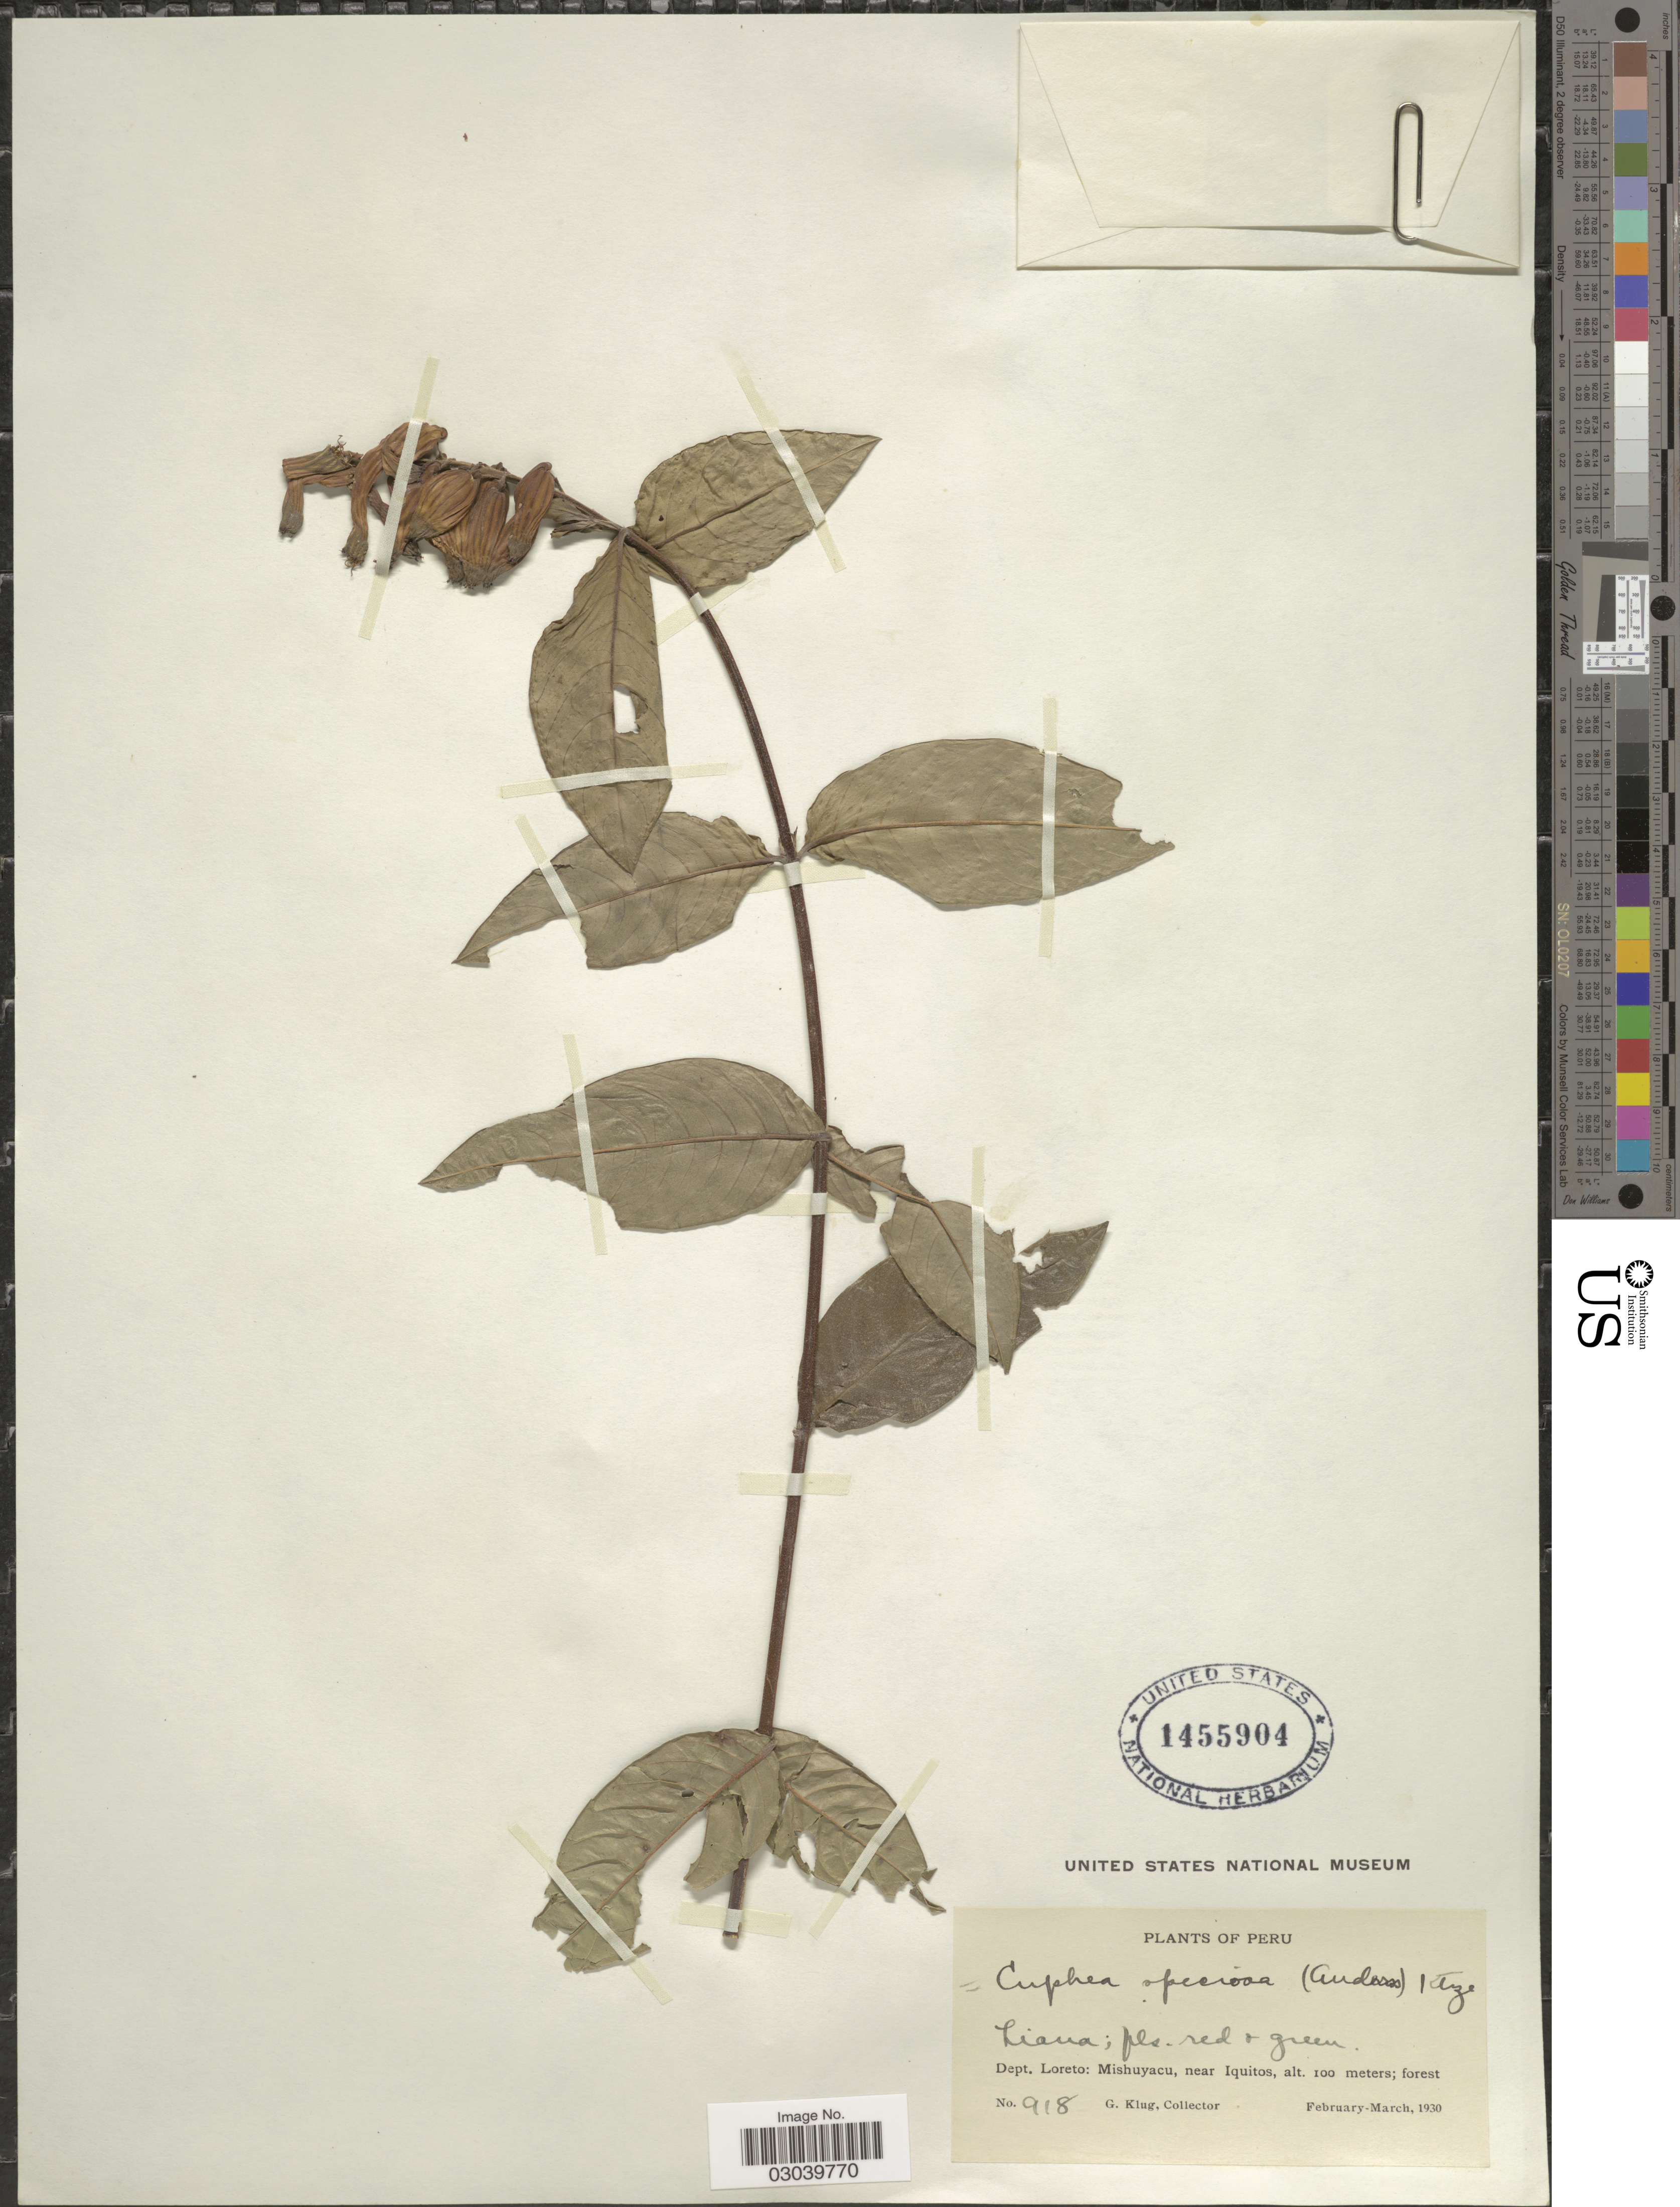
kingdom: Plantae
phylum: Tracheophyta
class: Magnoliopsida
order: Myrtales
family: Lythraceae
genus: Cuphea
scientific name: Cuphea melvilla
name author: Lindl.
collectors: G. Klug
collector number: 918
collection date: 1930-02/1930-03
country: Peru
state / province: Loreto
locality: Dept. Loreto: Mishuyacu, near Iquitos.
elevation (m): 100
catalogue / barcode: US 1455904